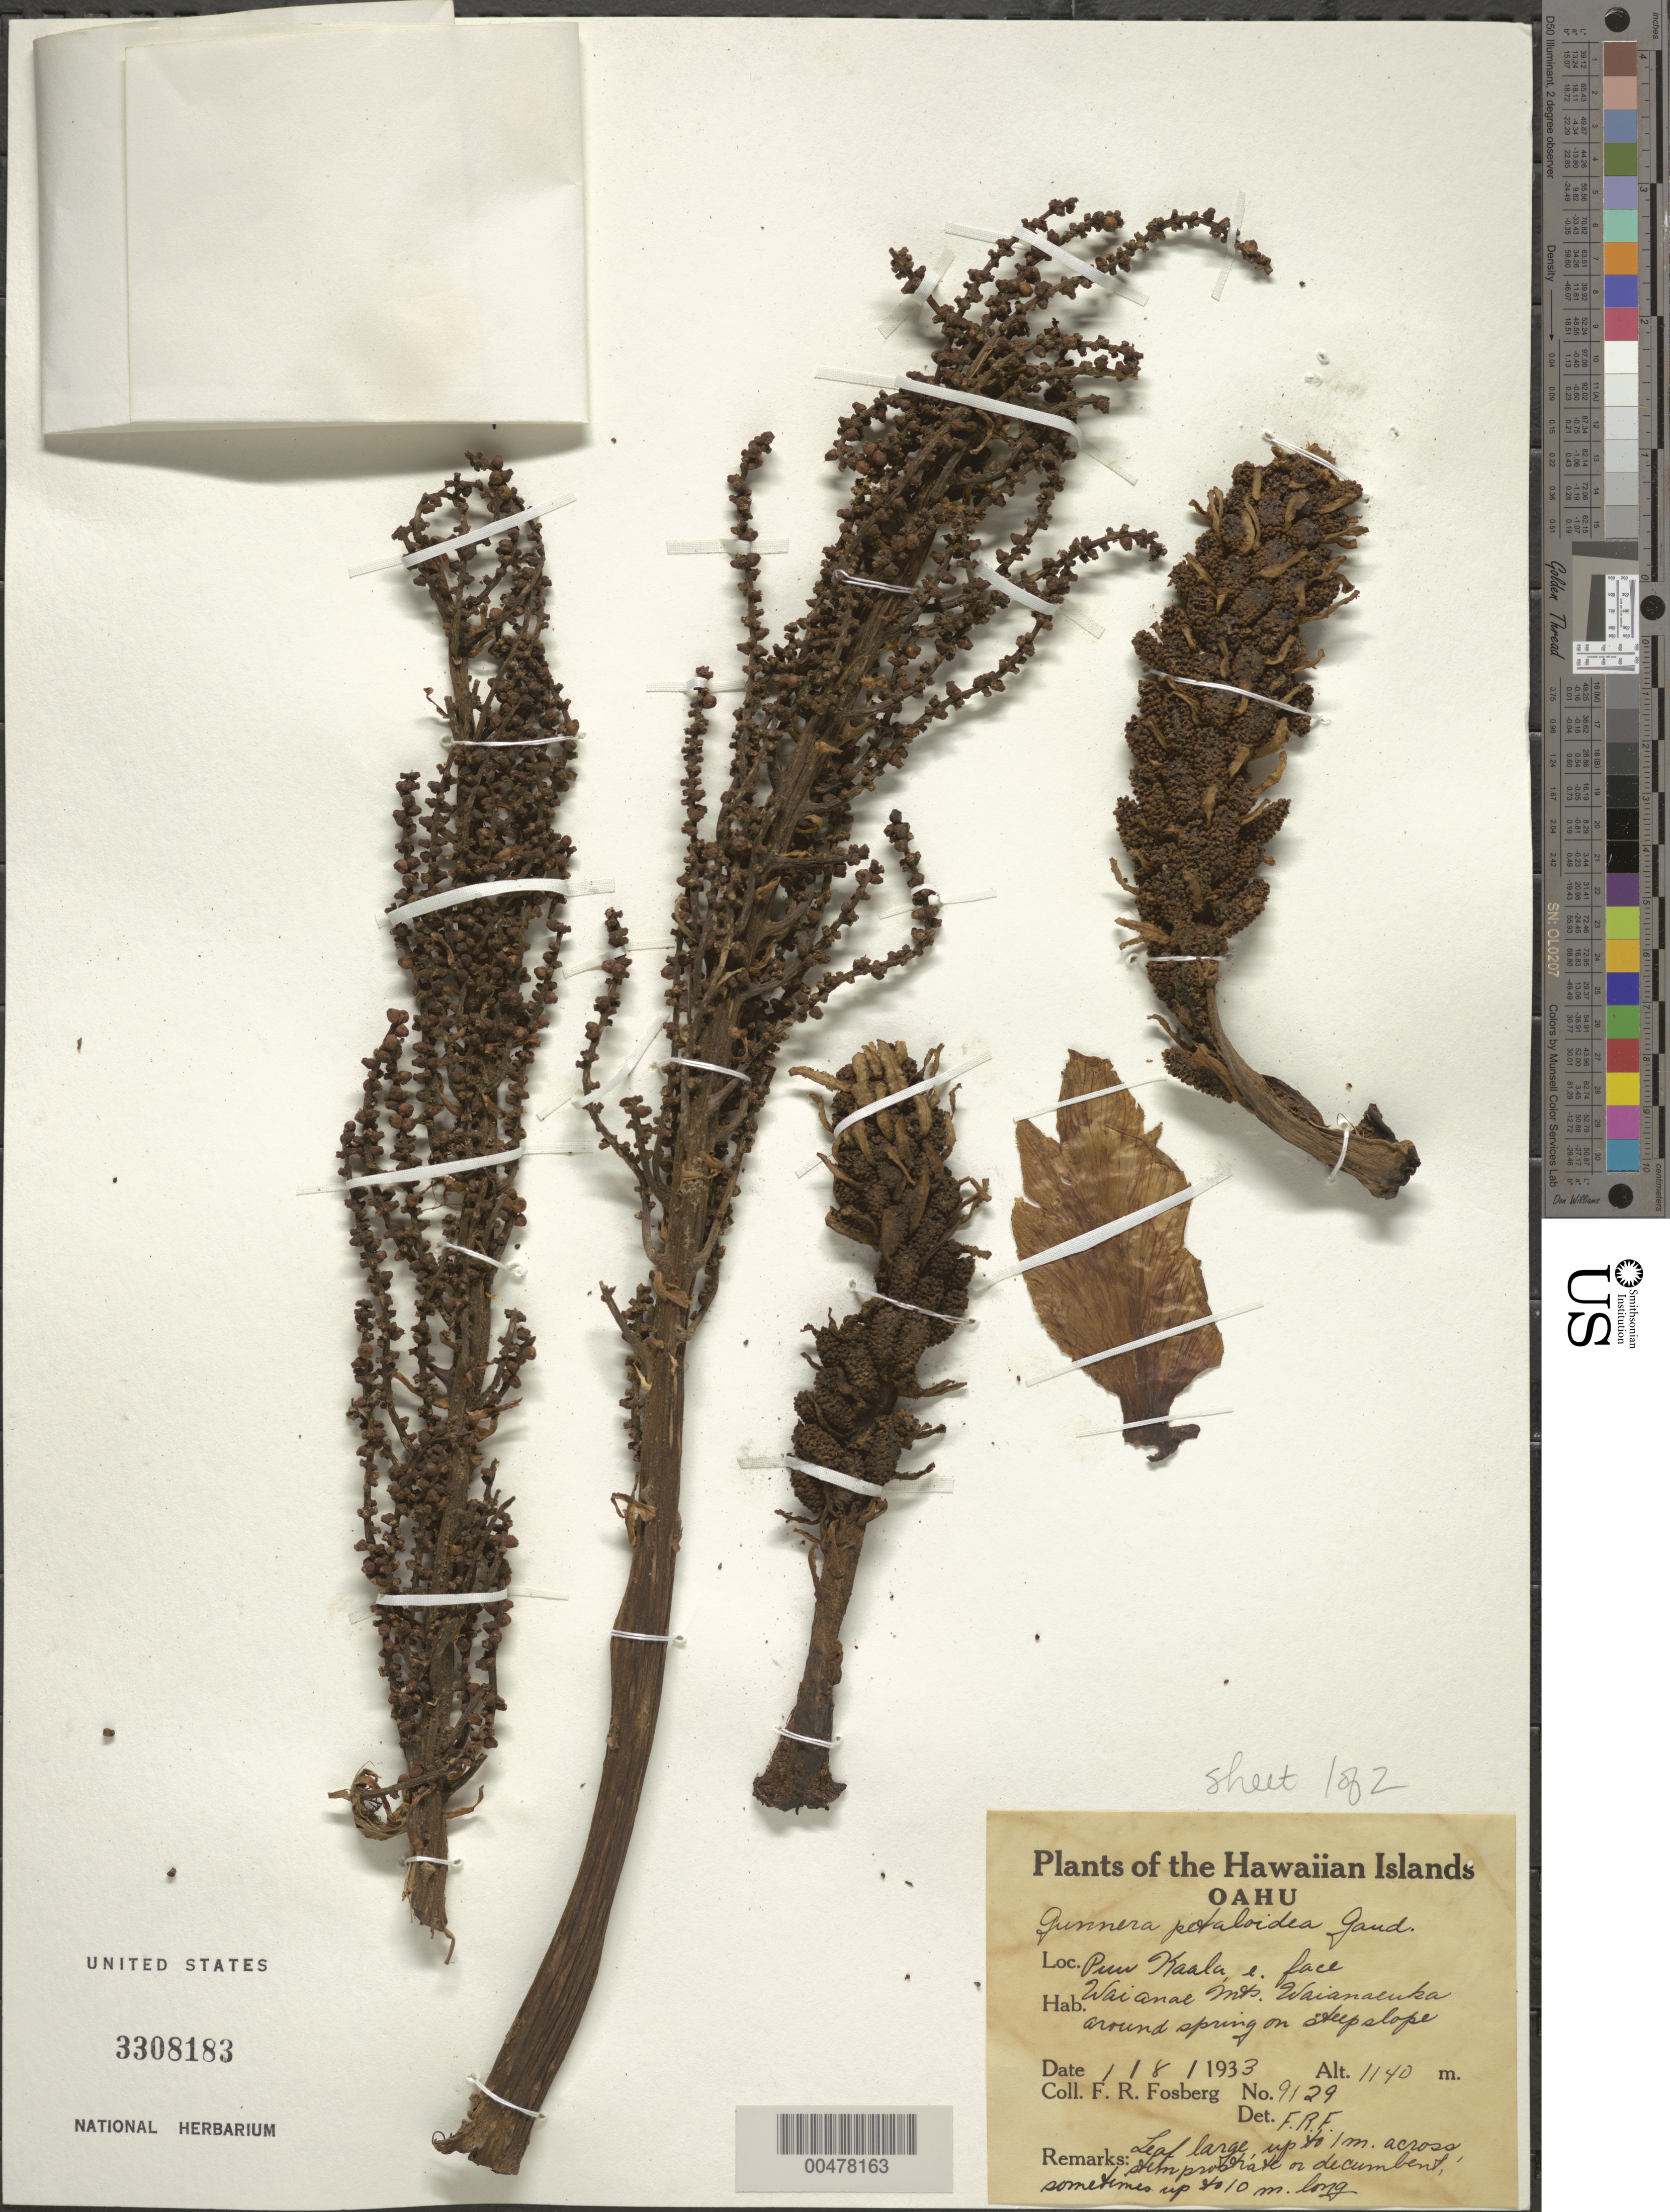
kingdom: Plantae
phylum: Tracheophyta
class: Magnoliopsida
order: Gunnerales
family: Gunneraceae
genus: Gunnera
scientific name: Gunnera petaloidea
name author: Gaudich.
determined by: Fosberg, F. R.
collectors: F. R. Fosberg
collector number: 9129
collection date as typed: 8 Jan 1933 or 1 Aug 1933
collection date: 1933-01-08 or 1933-08-01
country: United States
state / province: Hawaii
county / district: Honolulu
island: Oahu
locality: Puu Kaala, E face, Waianae Mts, Waianaeuka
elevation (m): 1140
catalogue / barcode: US 3308183